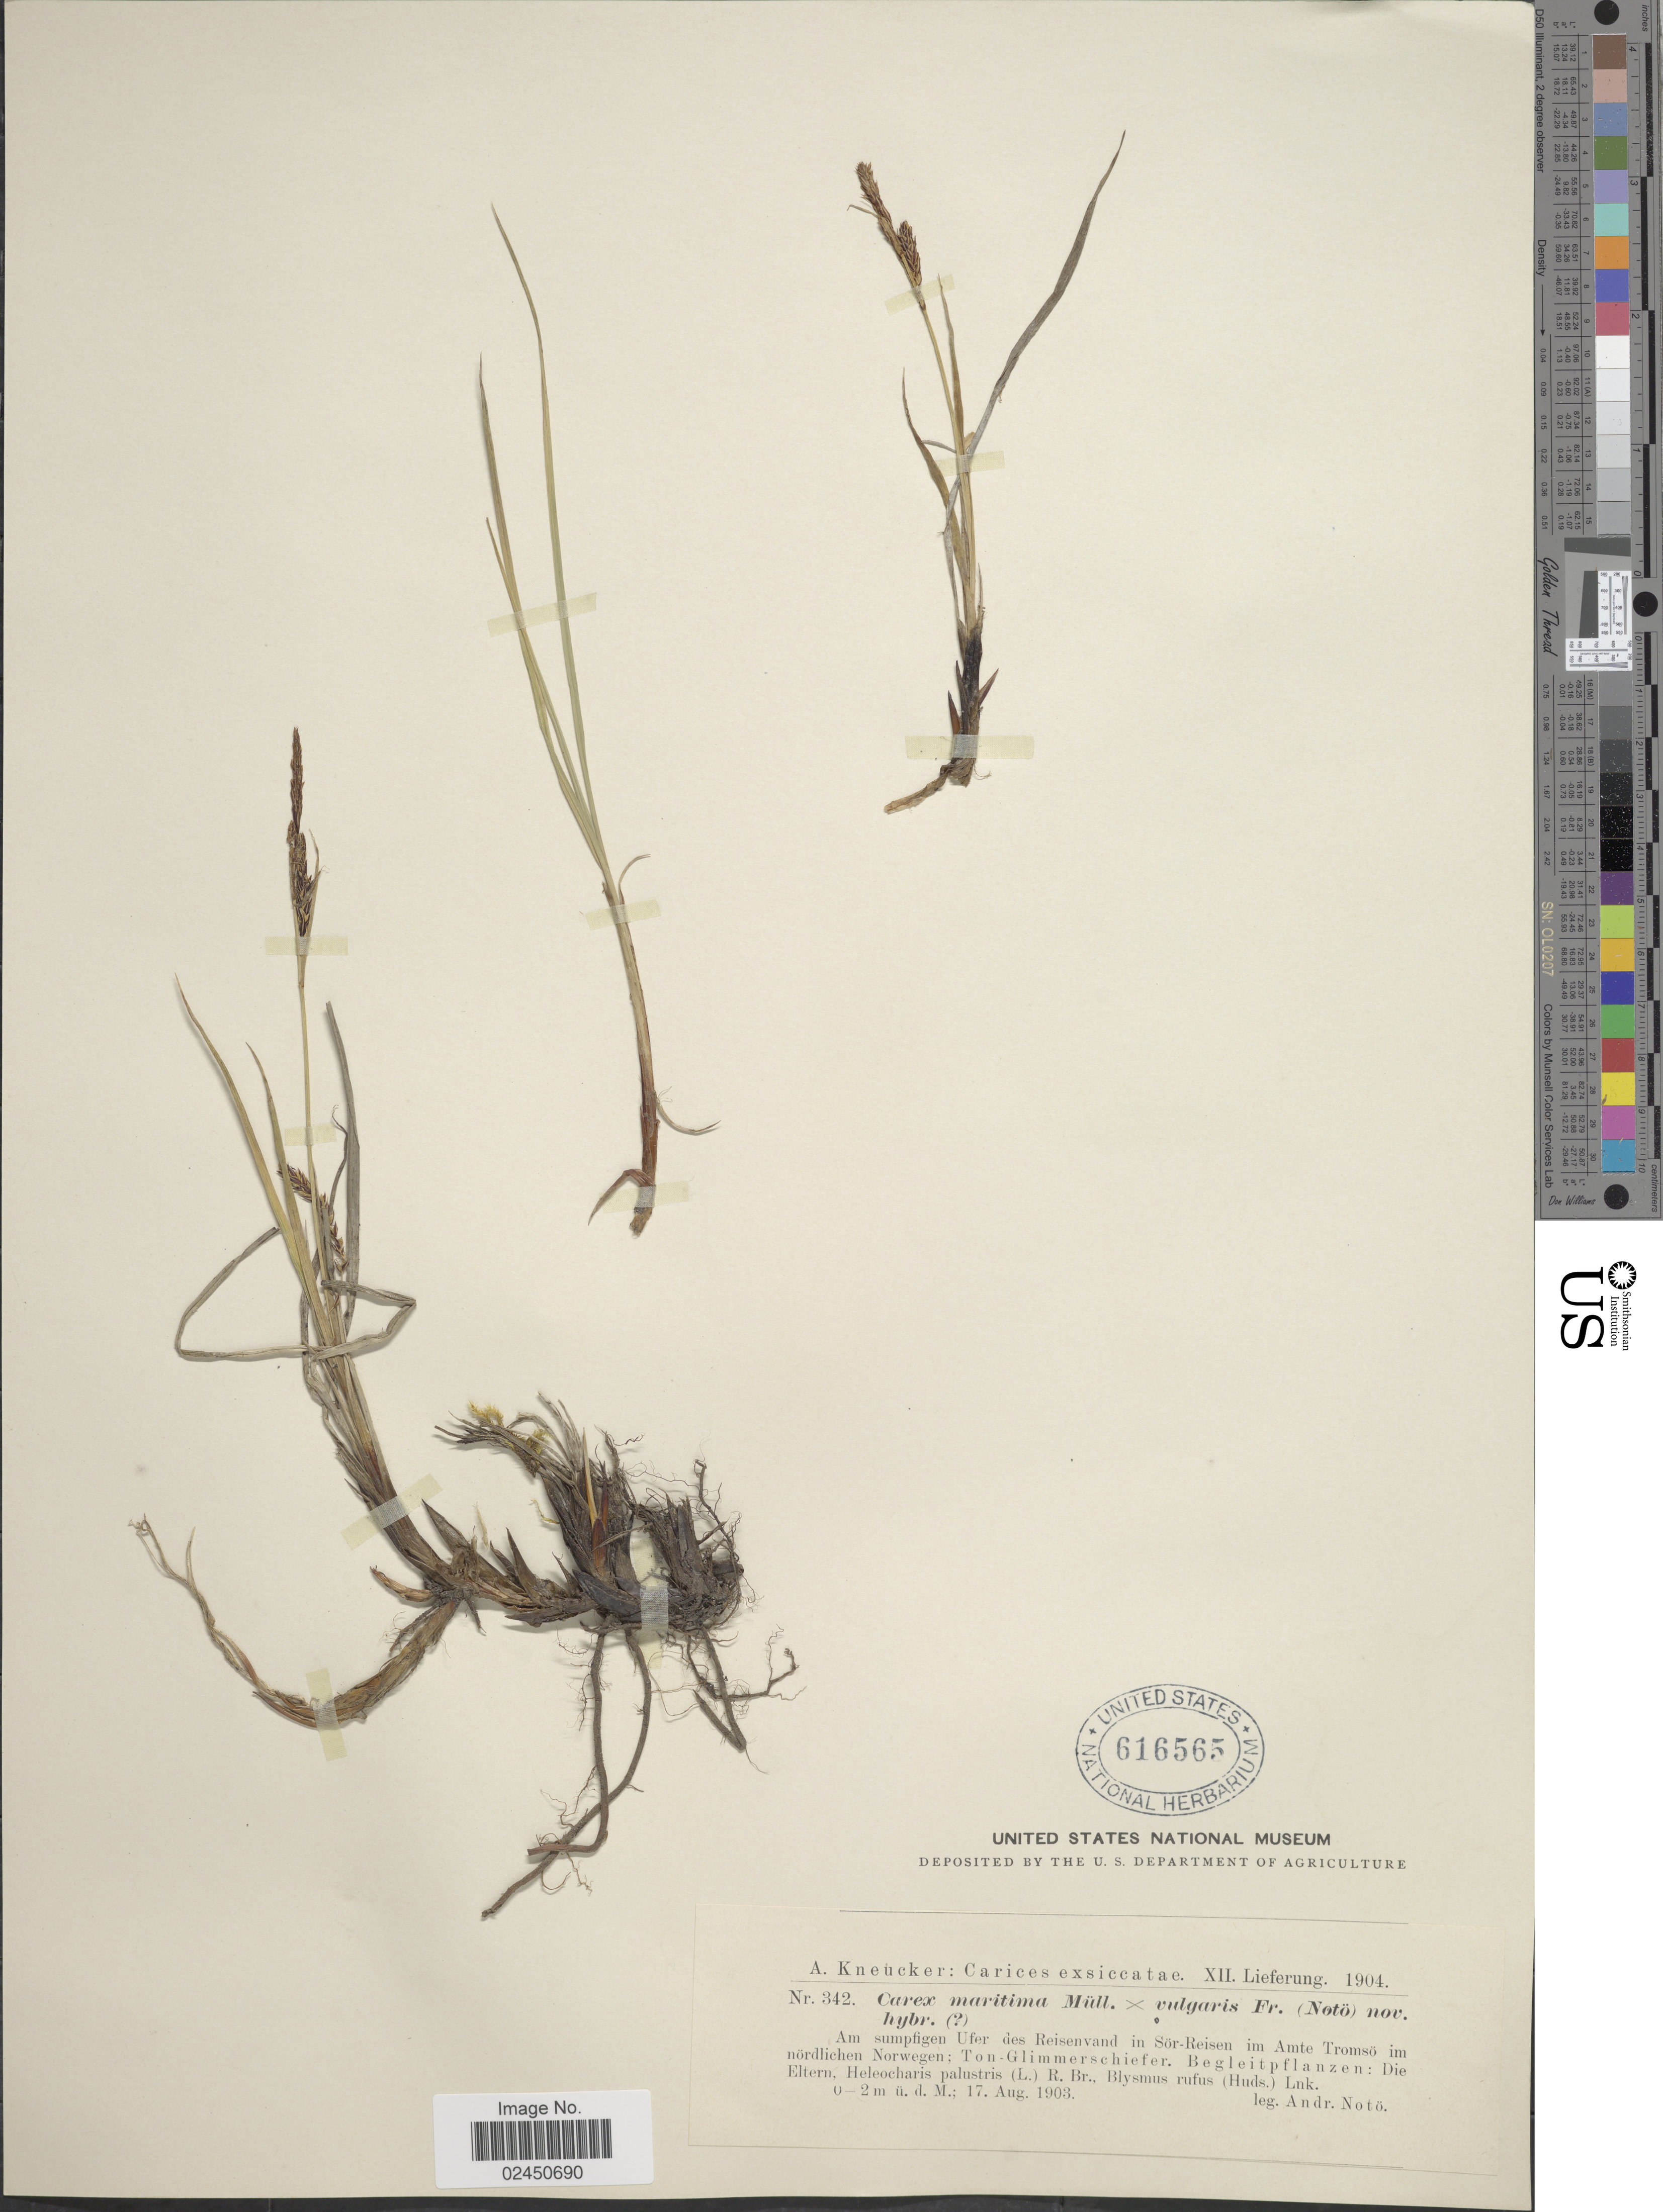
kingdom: Plantae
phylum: Tracheophyta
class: Liliopsida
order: Poales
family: Cyperaceae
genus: Carex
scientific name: Carex maritima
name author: Gunnerus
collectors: A. Noto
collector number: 342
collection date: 1903-08-17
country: Norway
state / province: Troms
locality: Ufer des Reisenvand in Sor-Reisen im Amte Tromso im nordlichen Norwegen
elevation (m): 0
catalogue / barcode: US 616565